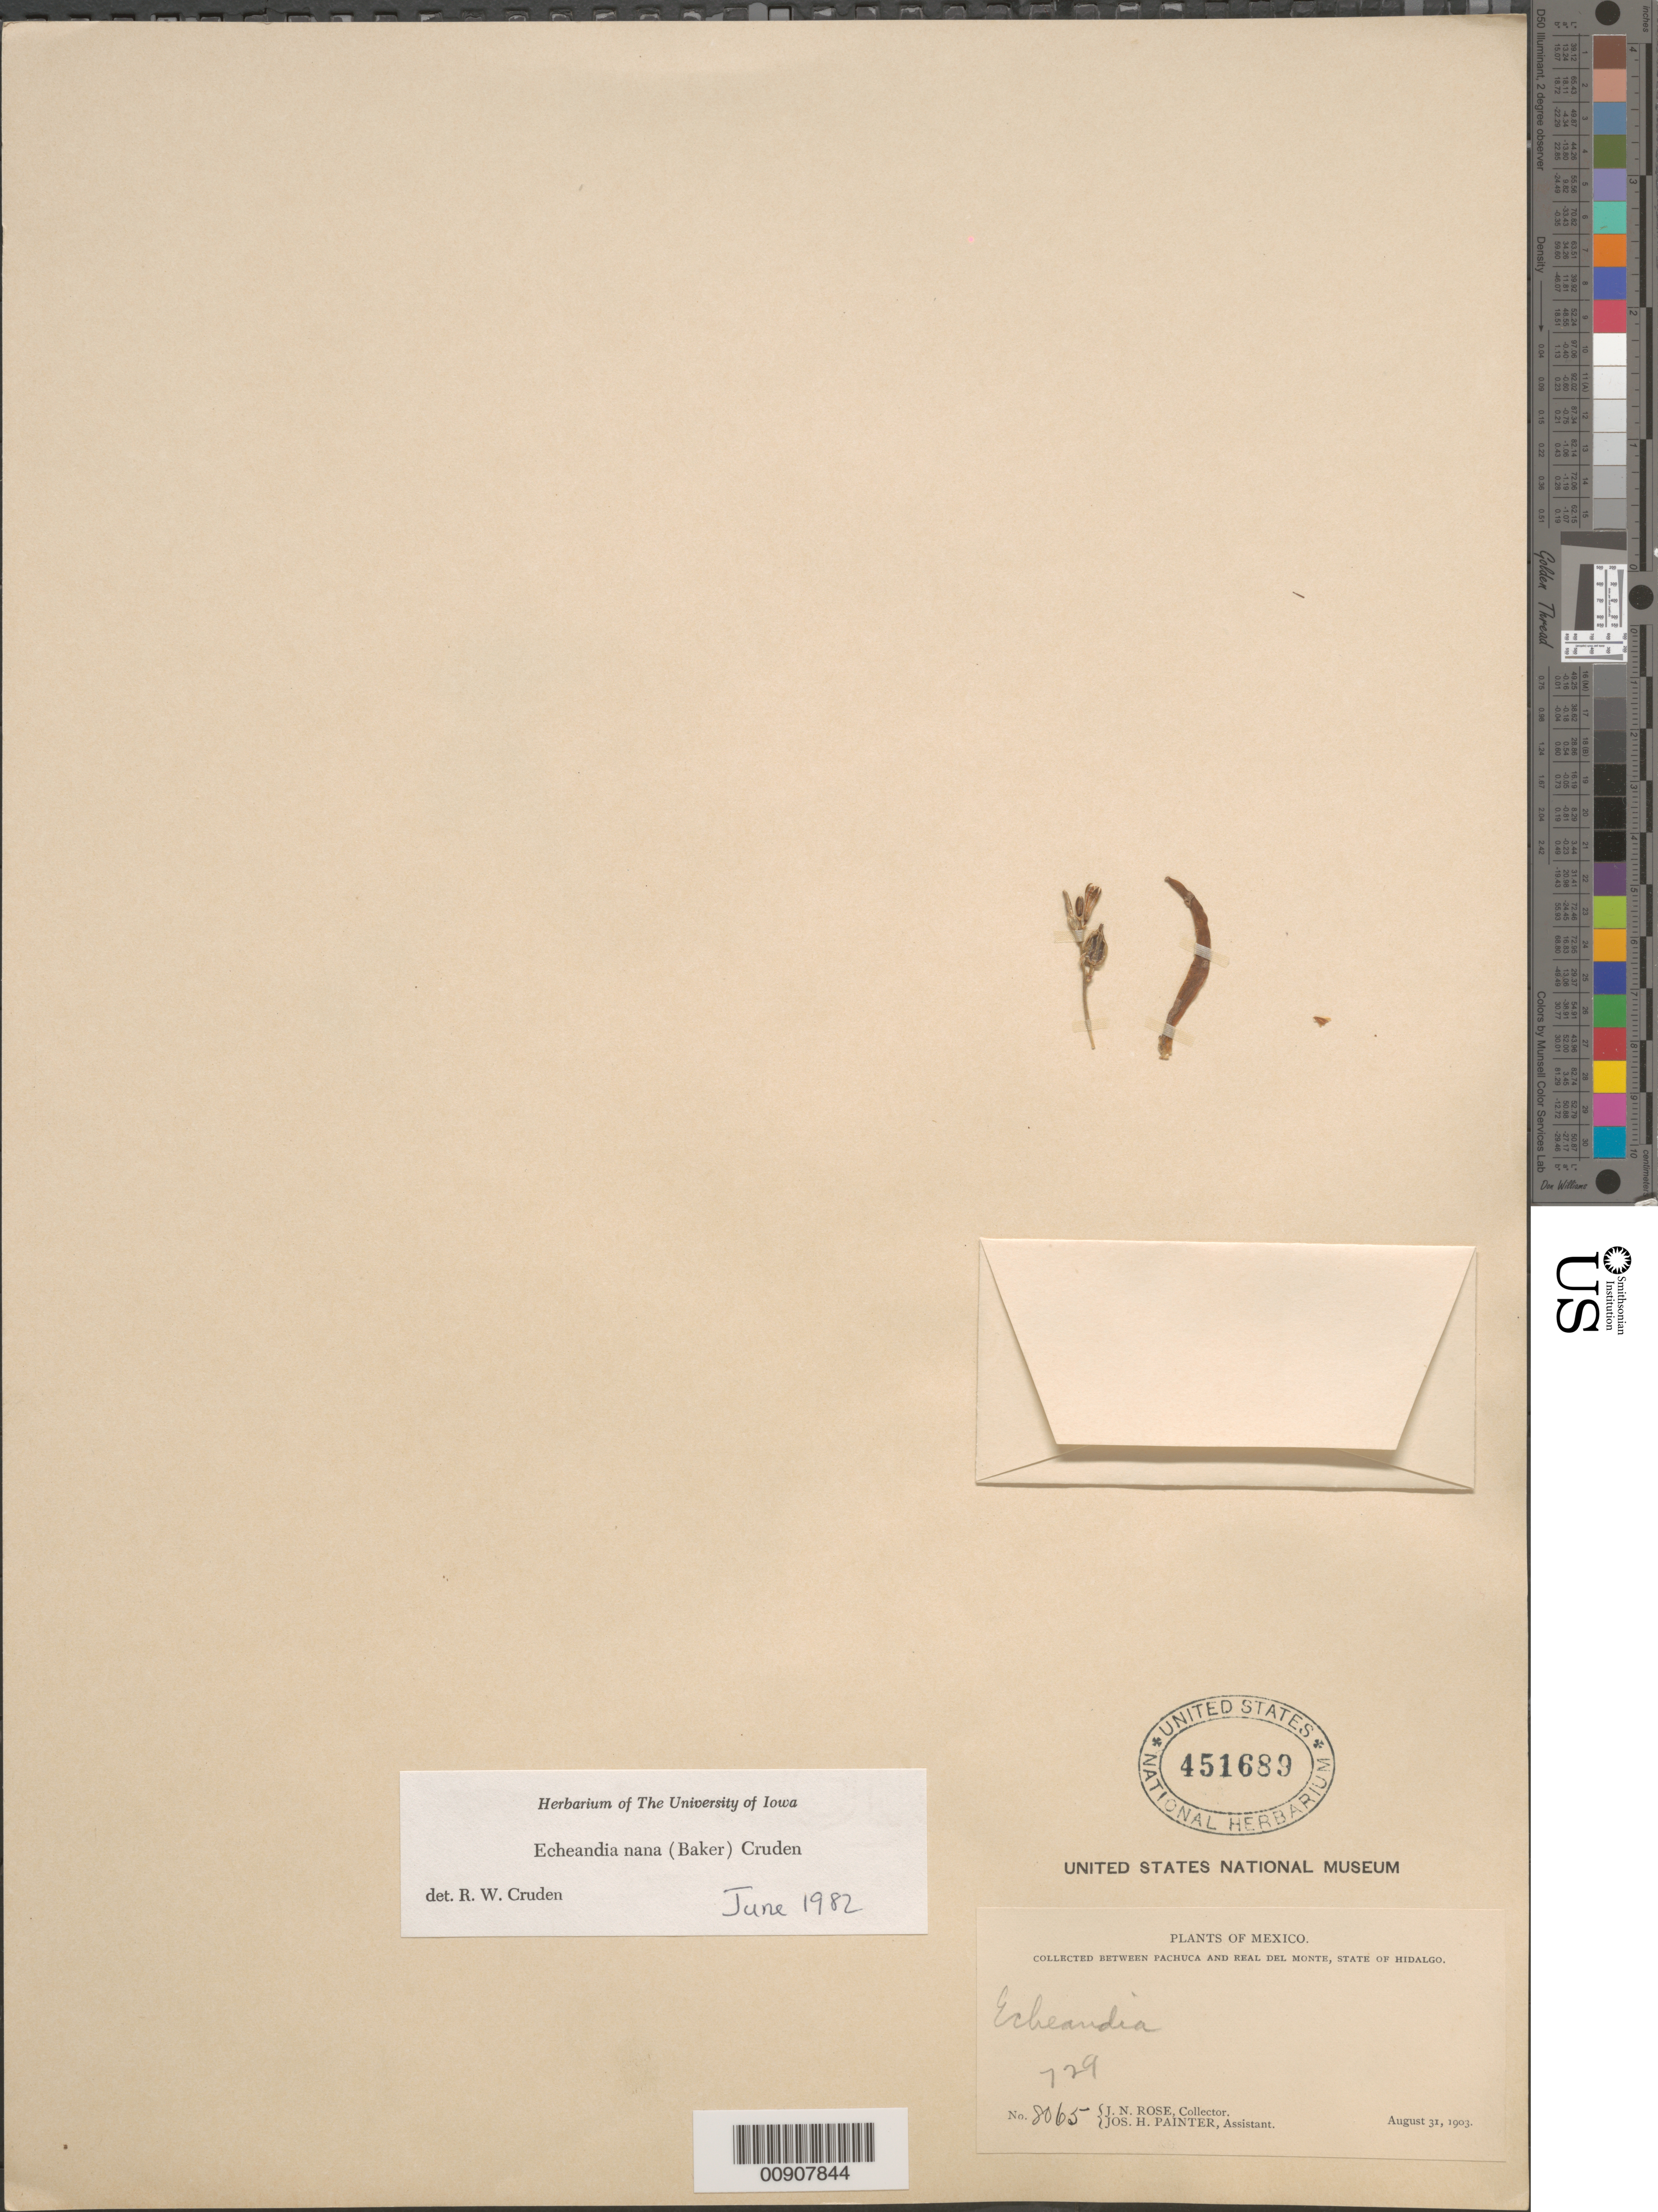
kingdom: Plantae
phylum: Tracheophyta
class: Liliopsida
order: Asparagales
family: Asparagaceae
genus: Echeandia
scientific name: Echeandia nana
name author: (Baker) Cruden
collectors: J. N. Rose & J. H. Painter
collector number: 8065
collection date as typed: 31 Aug 1903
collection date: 1903-08-31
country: Mexico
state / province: Hidalgo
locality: Between Pachuca and Real del Monte, State of Hidalgo.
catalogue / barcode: US 451689